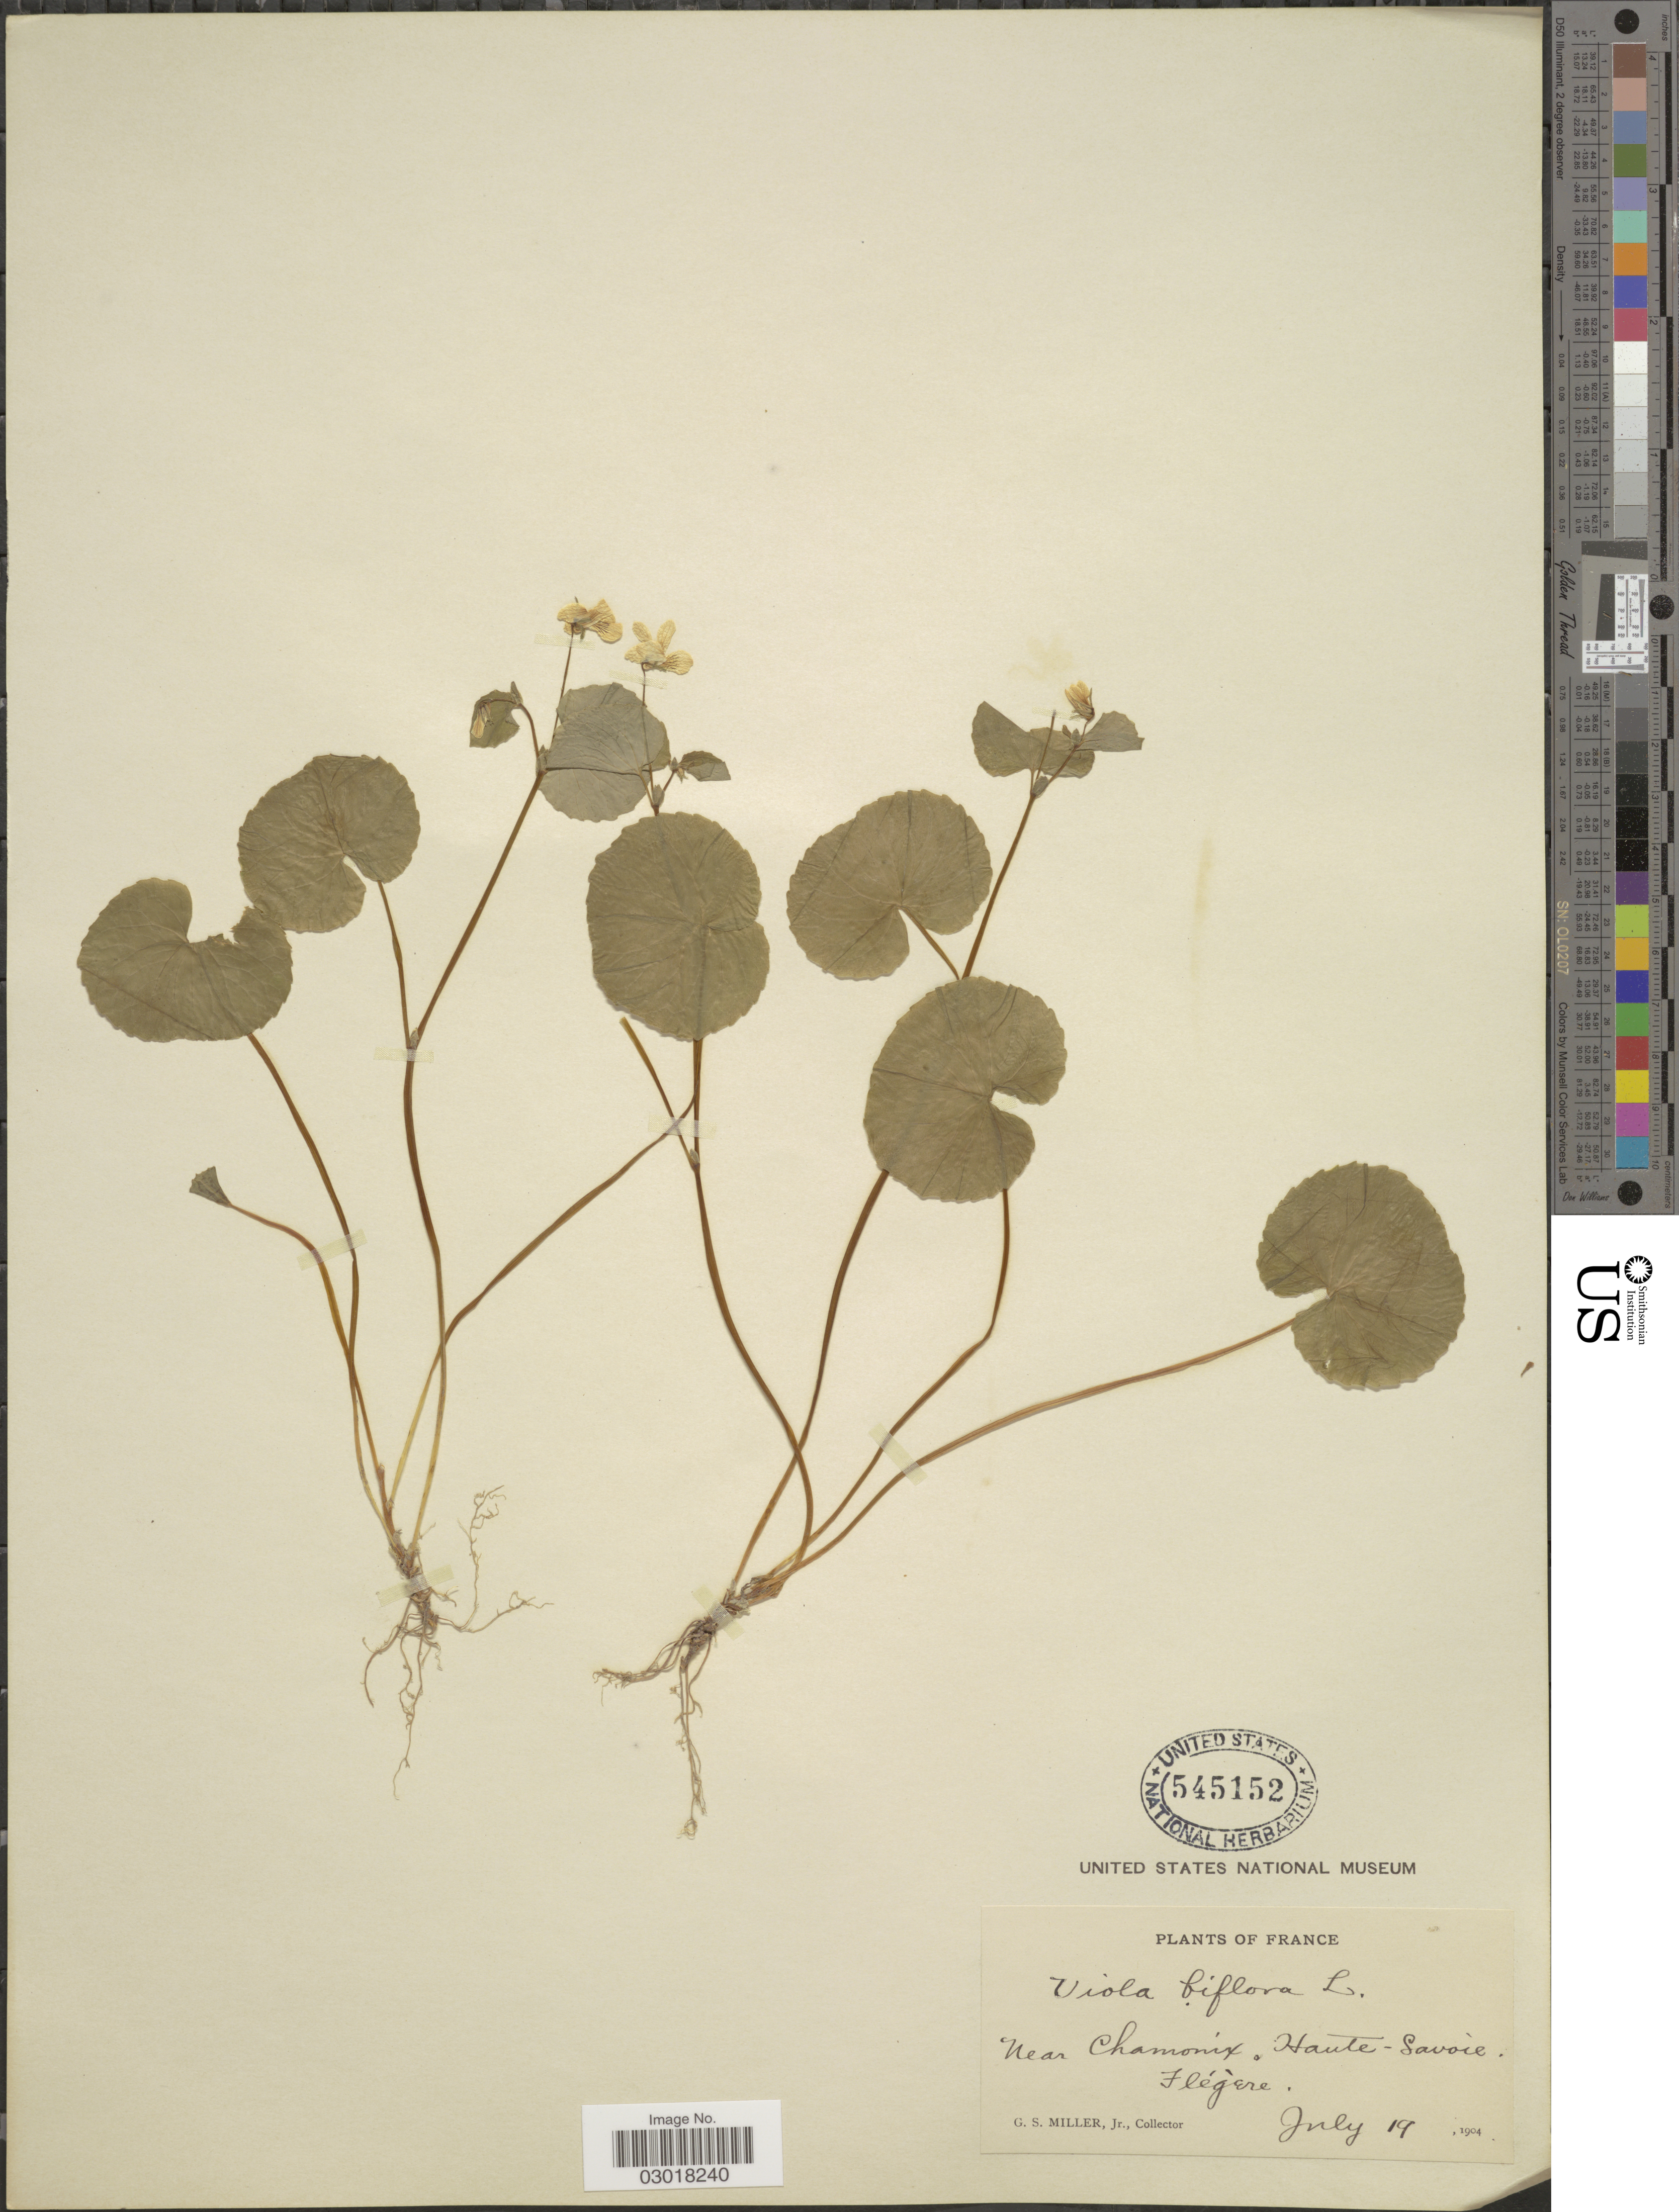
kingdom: Plantae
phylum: Tracheophyta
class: Magnoliopsida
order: Malpighiales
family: Violaceae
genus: Viola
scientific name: Viola biflora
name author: L.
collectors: G. S. Miller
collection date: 1904-07-19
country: France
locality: Near Chamonix, Haute - Savoie. Flégère.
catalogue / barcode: US 545152